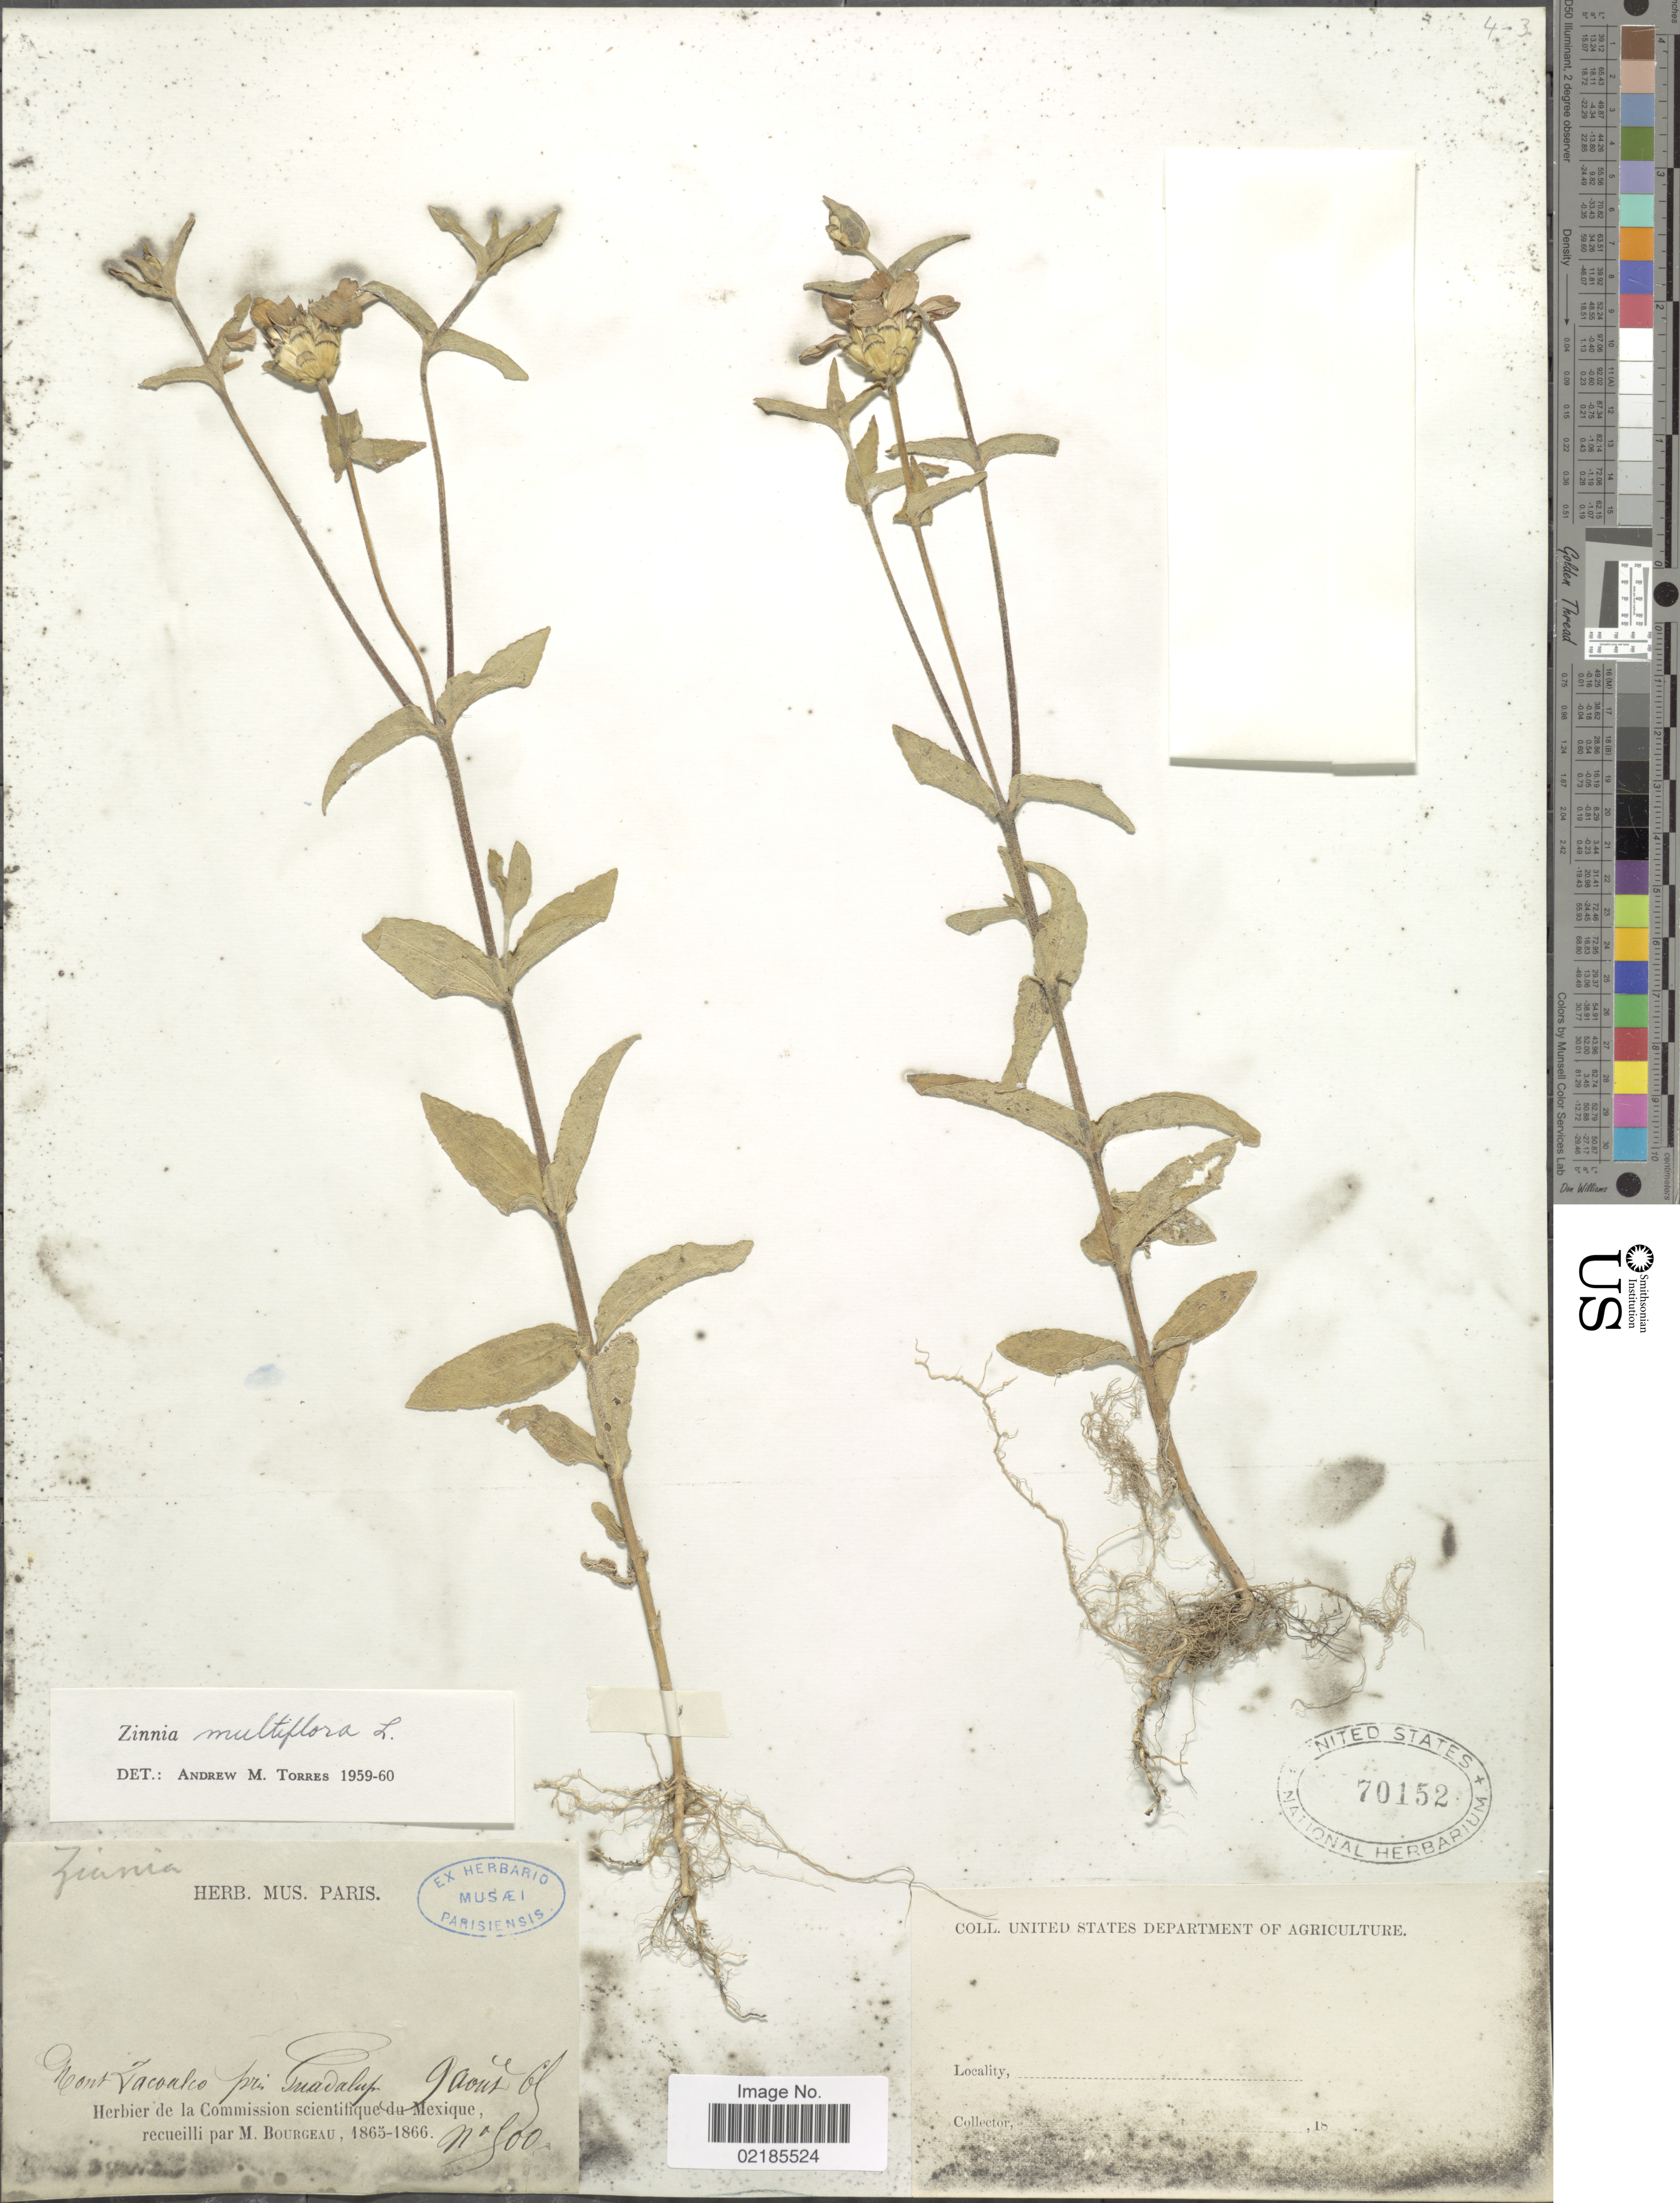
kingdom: Plantae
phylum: Tracheophyta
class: Magnoliopsida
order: Asterales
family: Asteraceae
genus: Zinnia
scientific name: Zinnia peruviana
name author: (L.) L.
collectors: M. Bourgeau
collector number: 500*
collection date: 1865-08-09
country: Mexico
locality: Mont Zacoalco pres Guadalupe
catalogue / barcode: US 70152